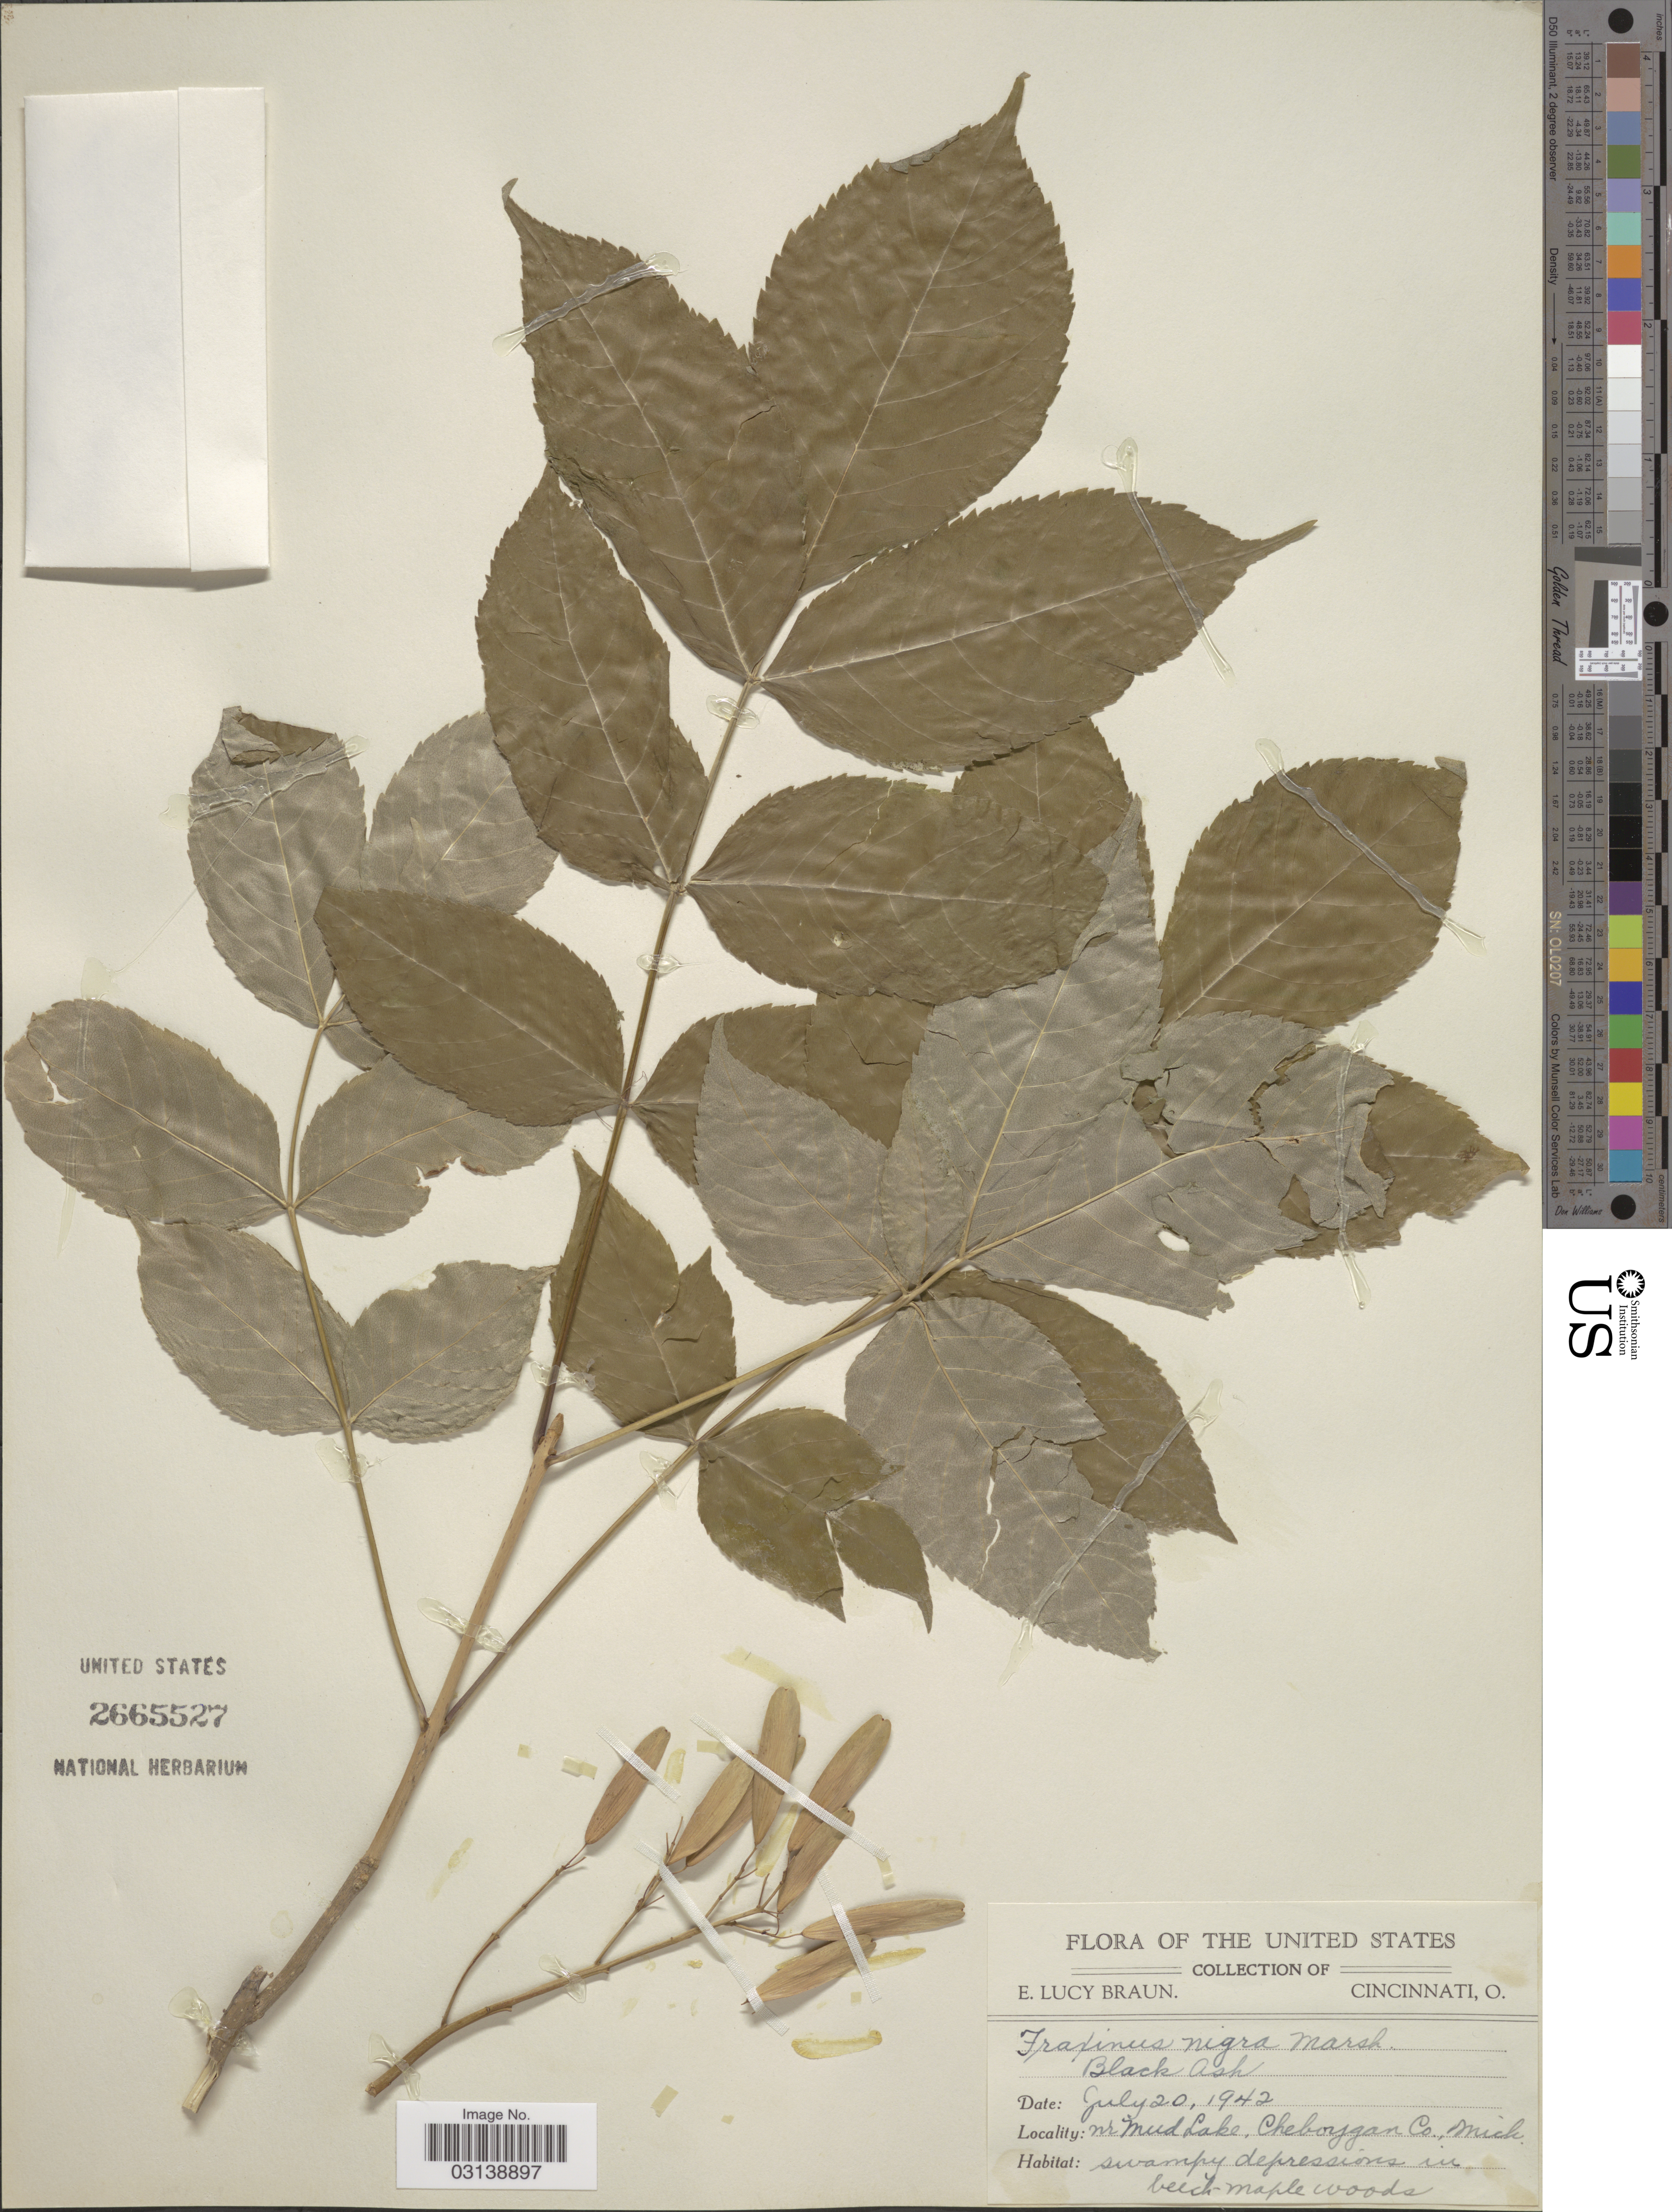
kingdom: Plantae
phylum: Tracheophyta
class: Magnoliopsida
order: Lamiales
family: Oleaceae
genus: Fraxinus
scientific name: Fraxinus nigra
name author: Marshall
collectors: E. L. Braun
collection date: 1942-07-20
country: United States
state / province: Michigan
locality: Nr Mud Lake, Cheboygan Co.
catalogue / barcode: US 2665527